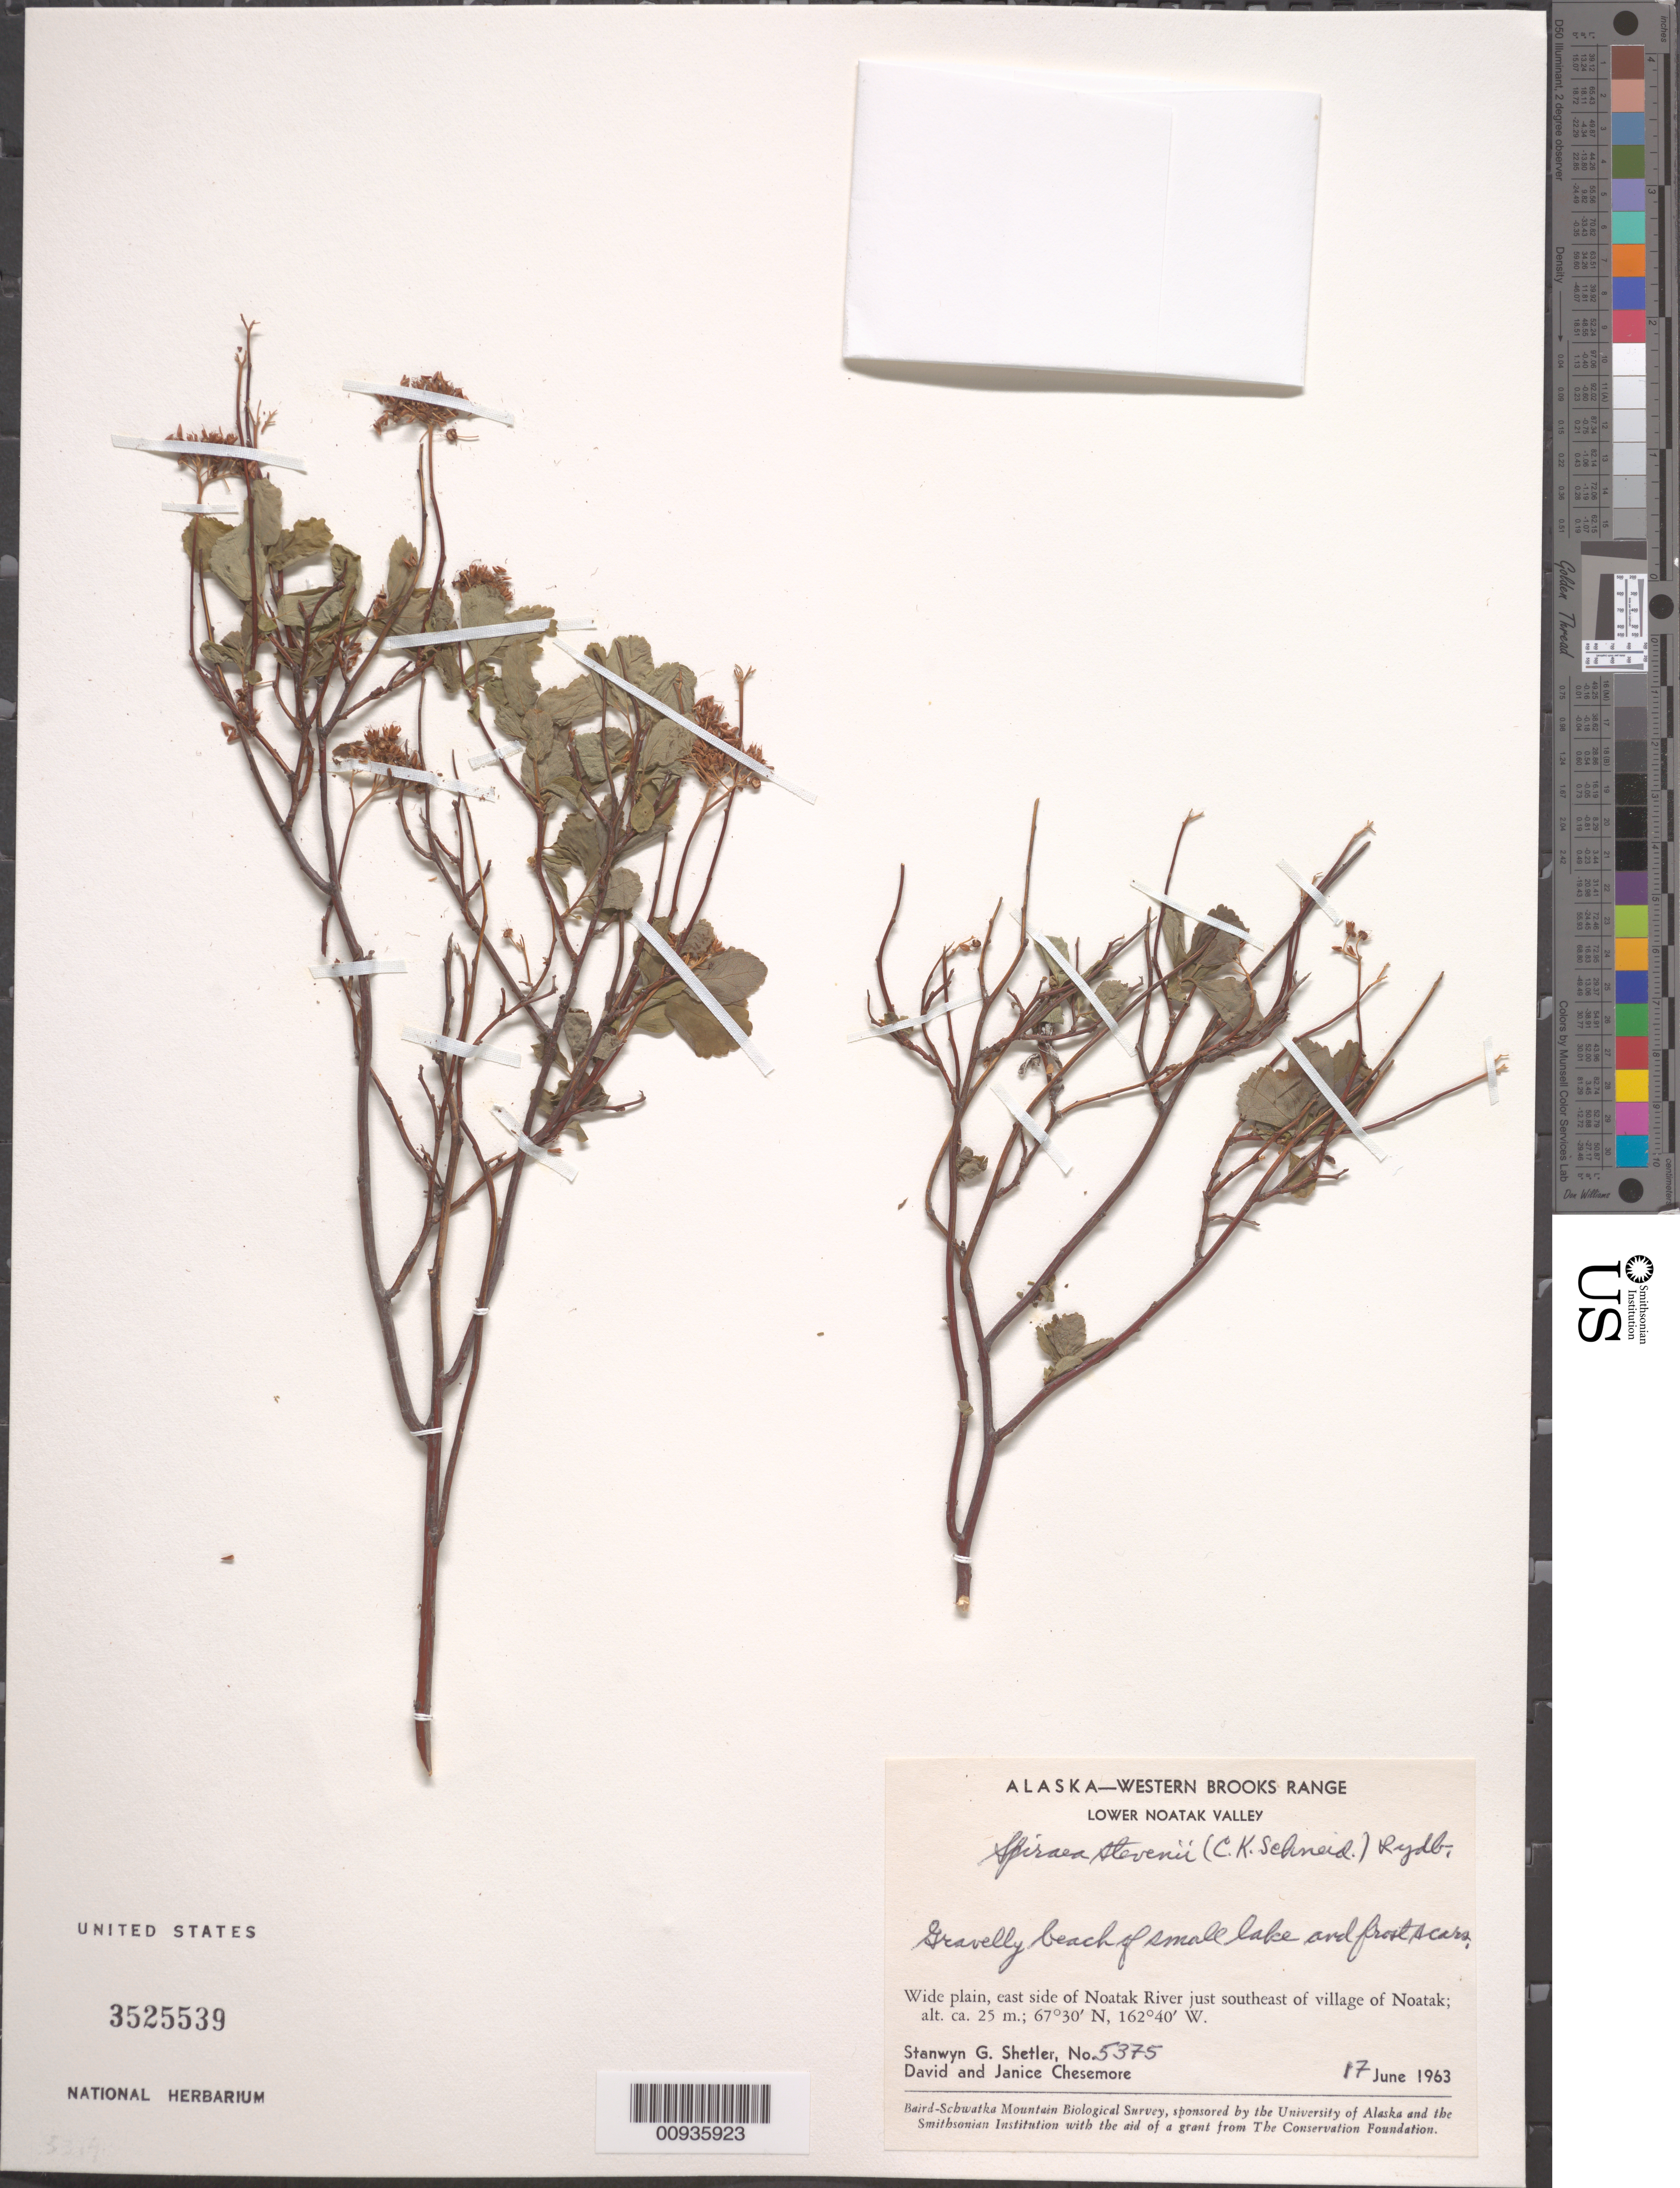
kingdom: Plantae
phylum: Tracheophyta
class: Magnoliopsida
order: Rosales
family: Rosaceae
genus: Spiraea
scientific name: Spiraea stevenii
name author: (C.K. Schneid.) Rydb.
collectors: S. Shetler, D. Chesemore & J. Chesemore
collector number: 5375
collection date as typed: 17 Jun 1963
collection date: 1963-06-17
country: United States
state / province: Alaska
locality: East side of Noatak River just southeast of village of Noatak. Western Brooks Range, Lower Noatak Valley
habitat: Wide plain. Gravelly beach of small lake and frost scars.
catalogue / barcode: US 3525539